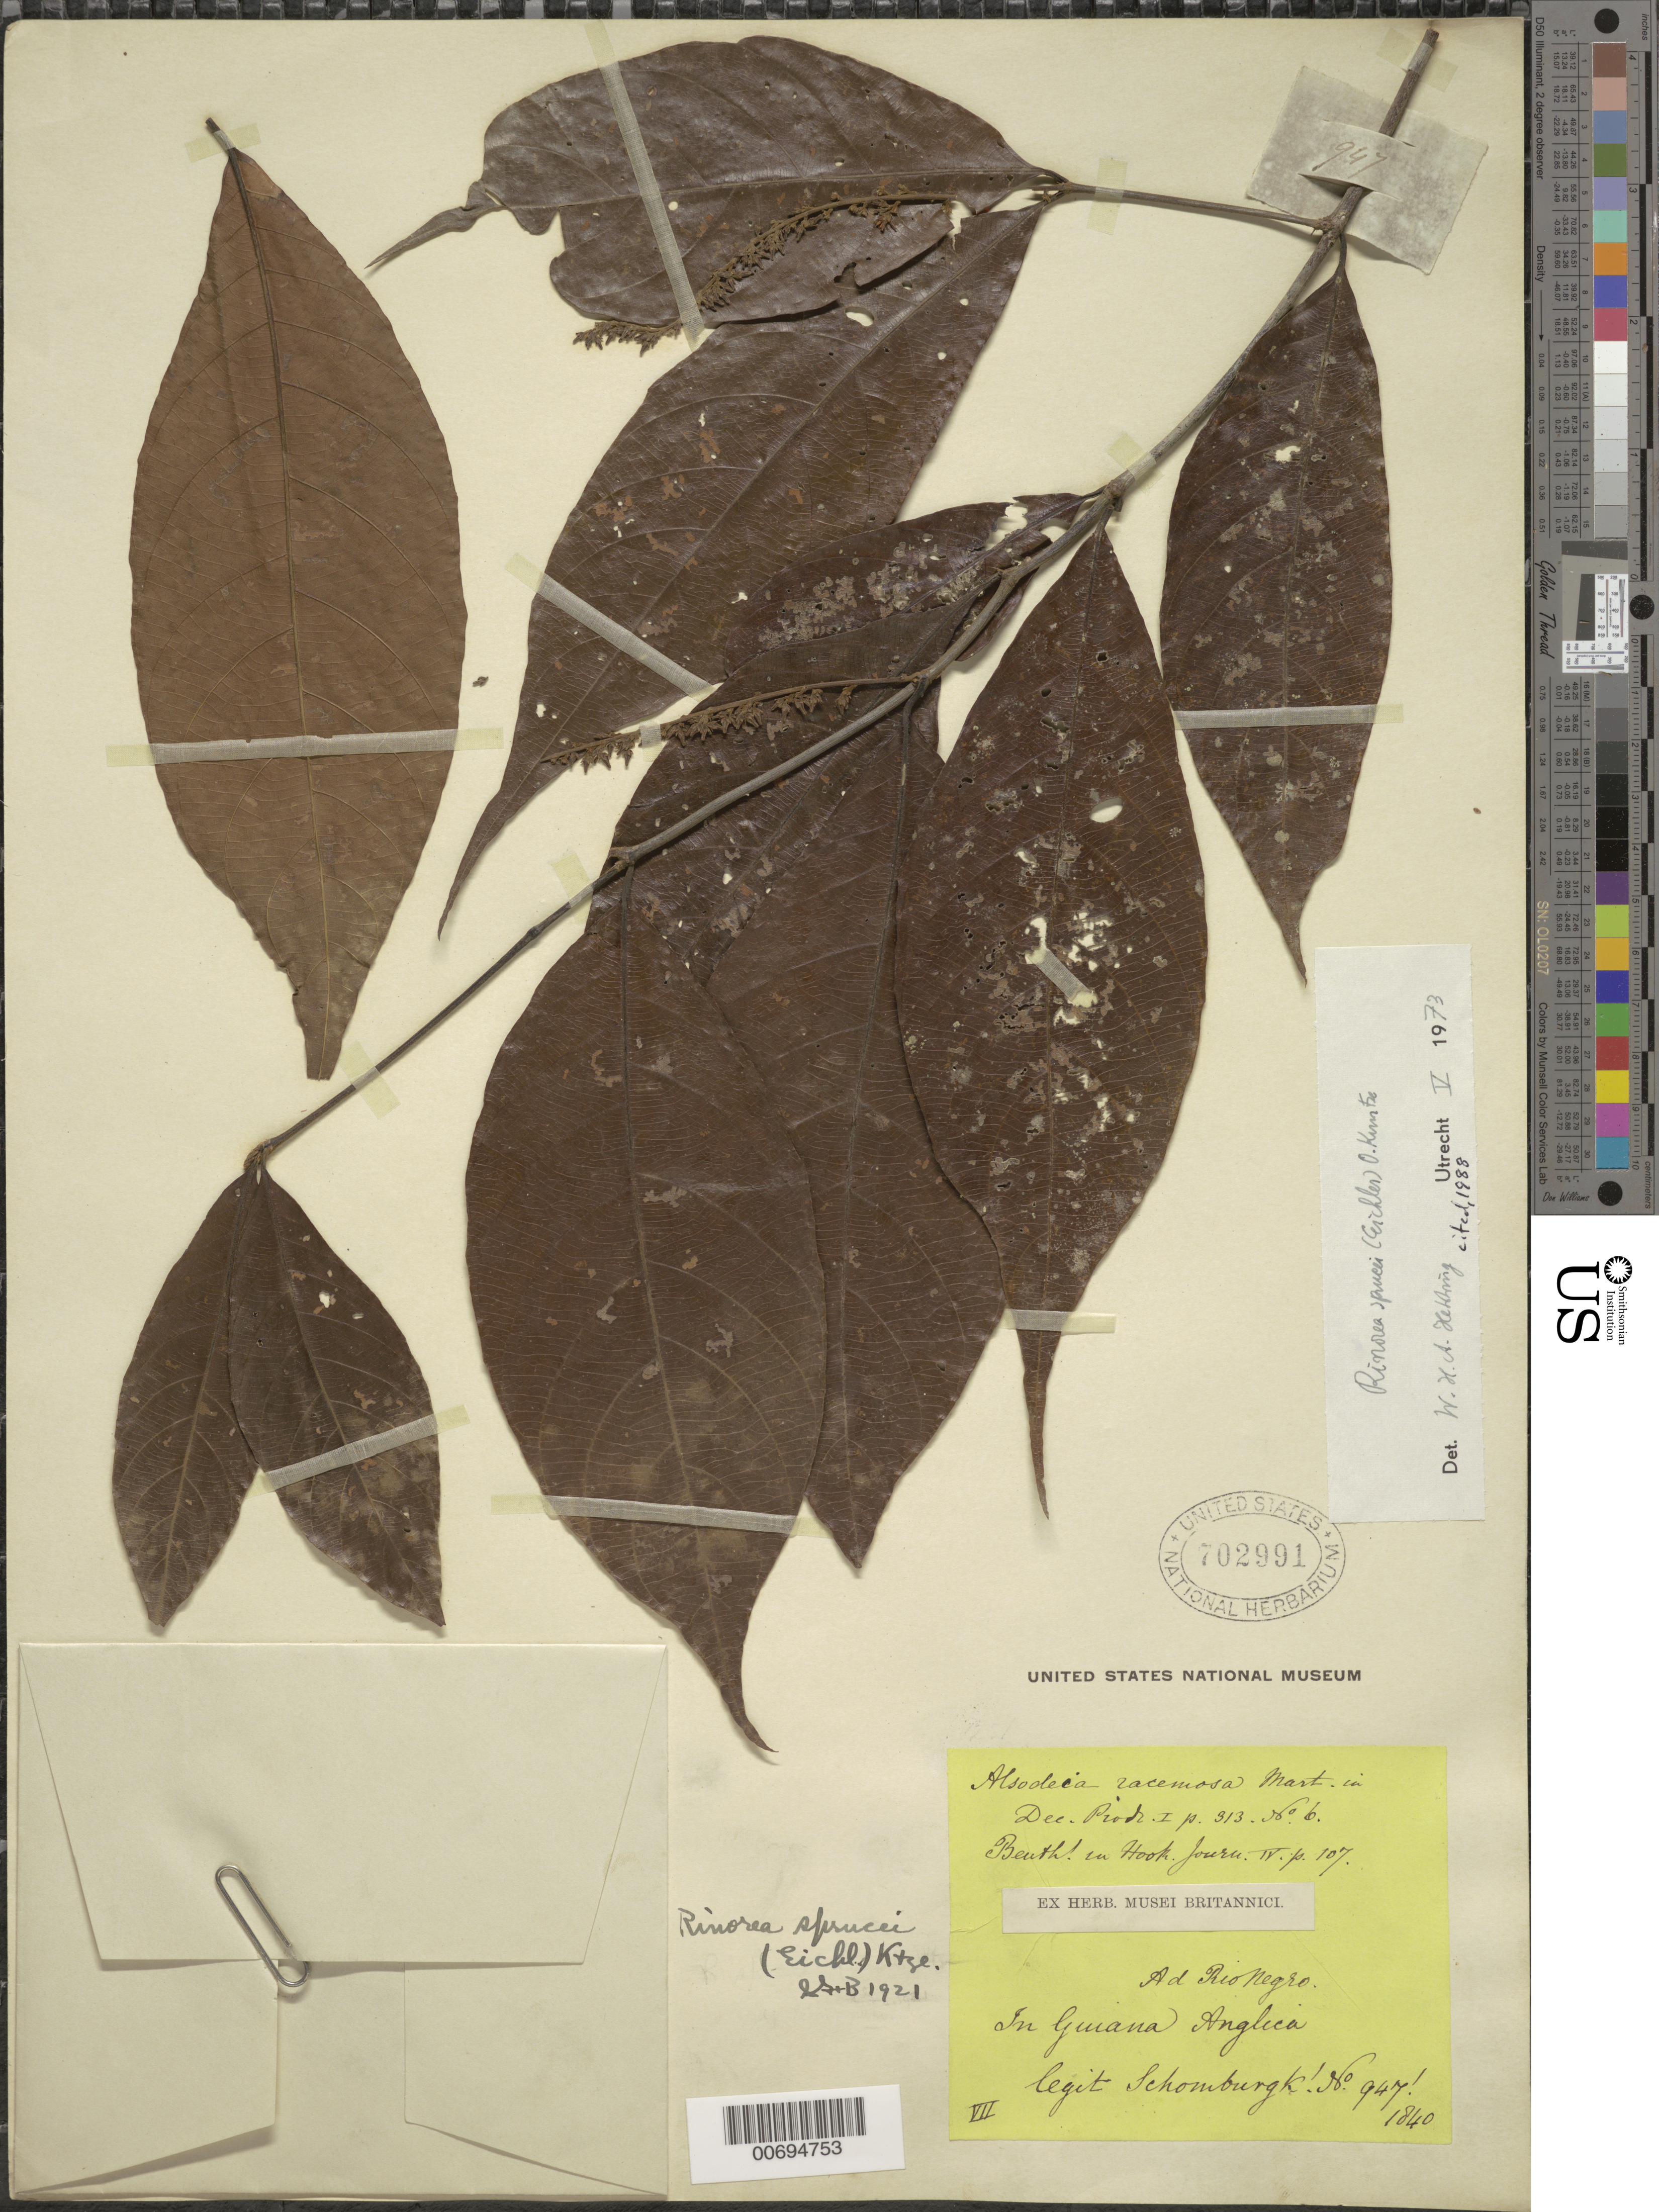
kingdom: Plantae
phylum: Tracheophyta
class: Magnoliopsida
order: Malpighiales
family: Violaceae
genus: Rinorea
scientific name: Rinorea sprucei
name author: (Eichler) Kuntze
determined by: Hekking, W. H. A.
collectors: -- Schomburgk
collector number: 947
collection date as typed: July 1840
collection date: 1840-07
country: Guyana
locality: Río Negro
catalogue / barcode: US 702991